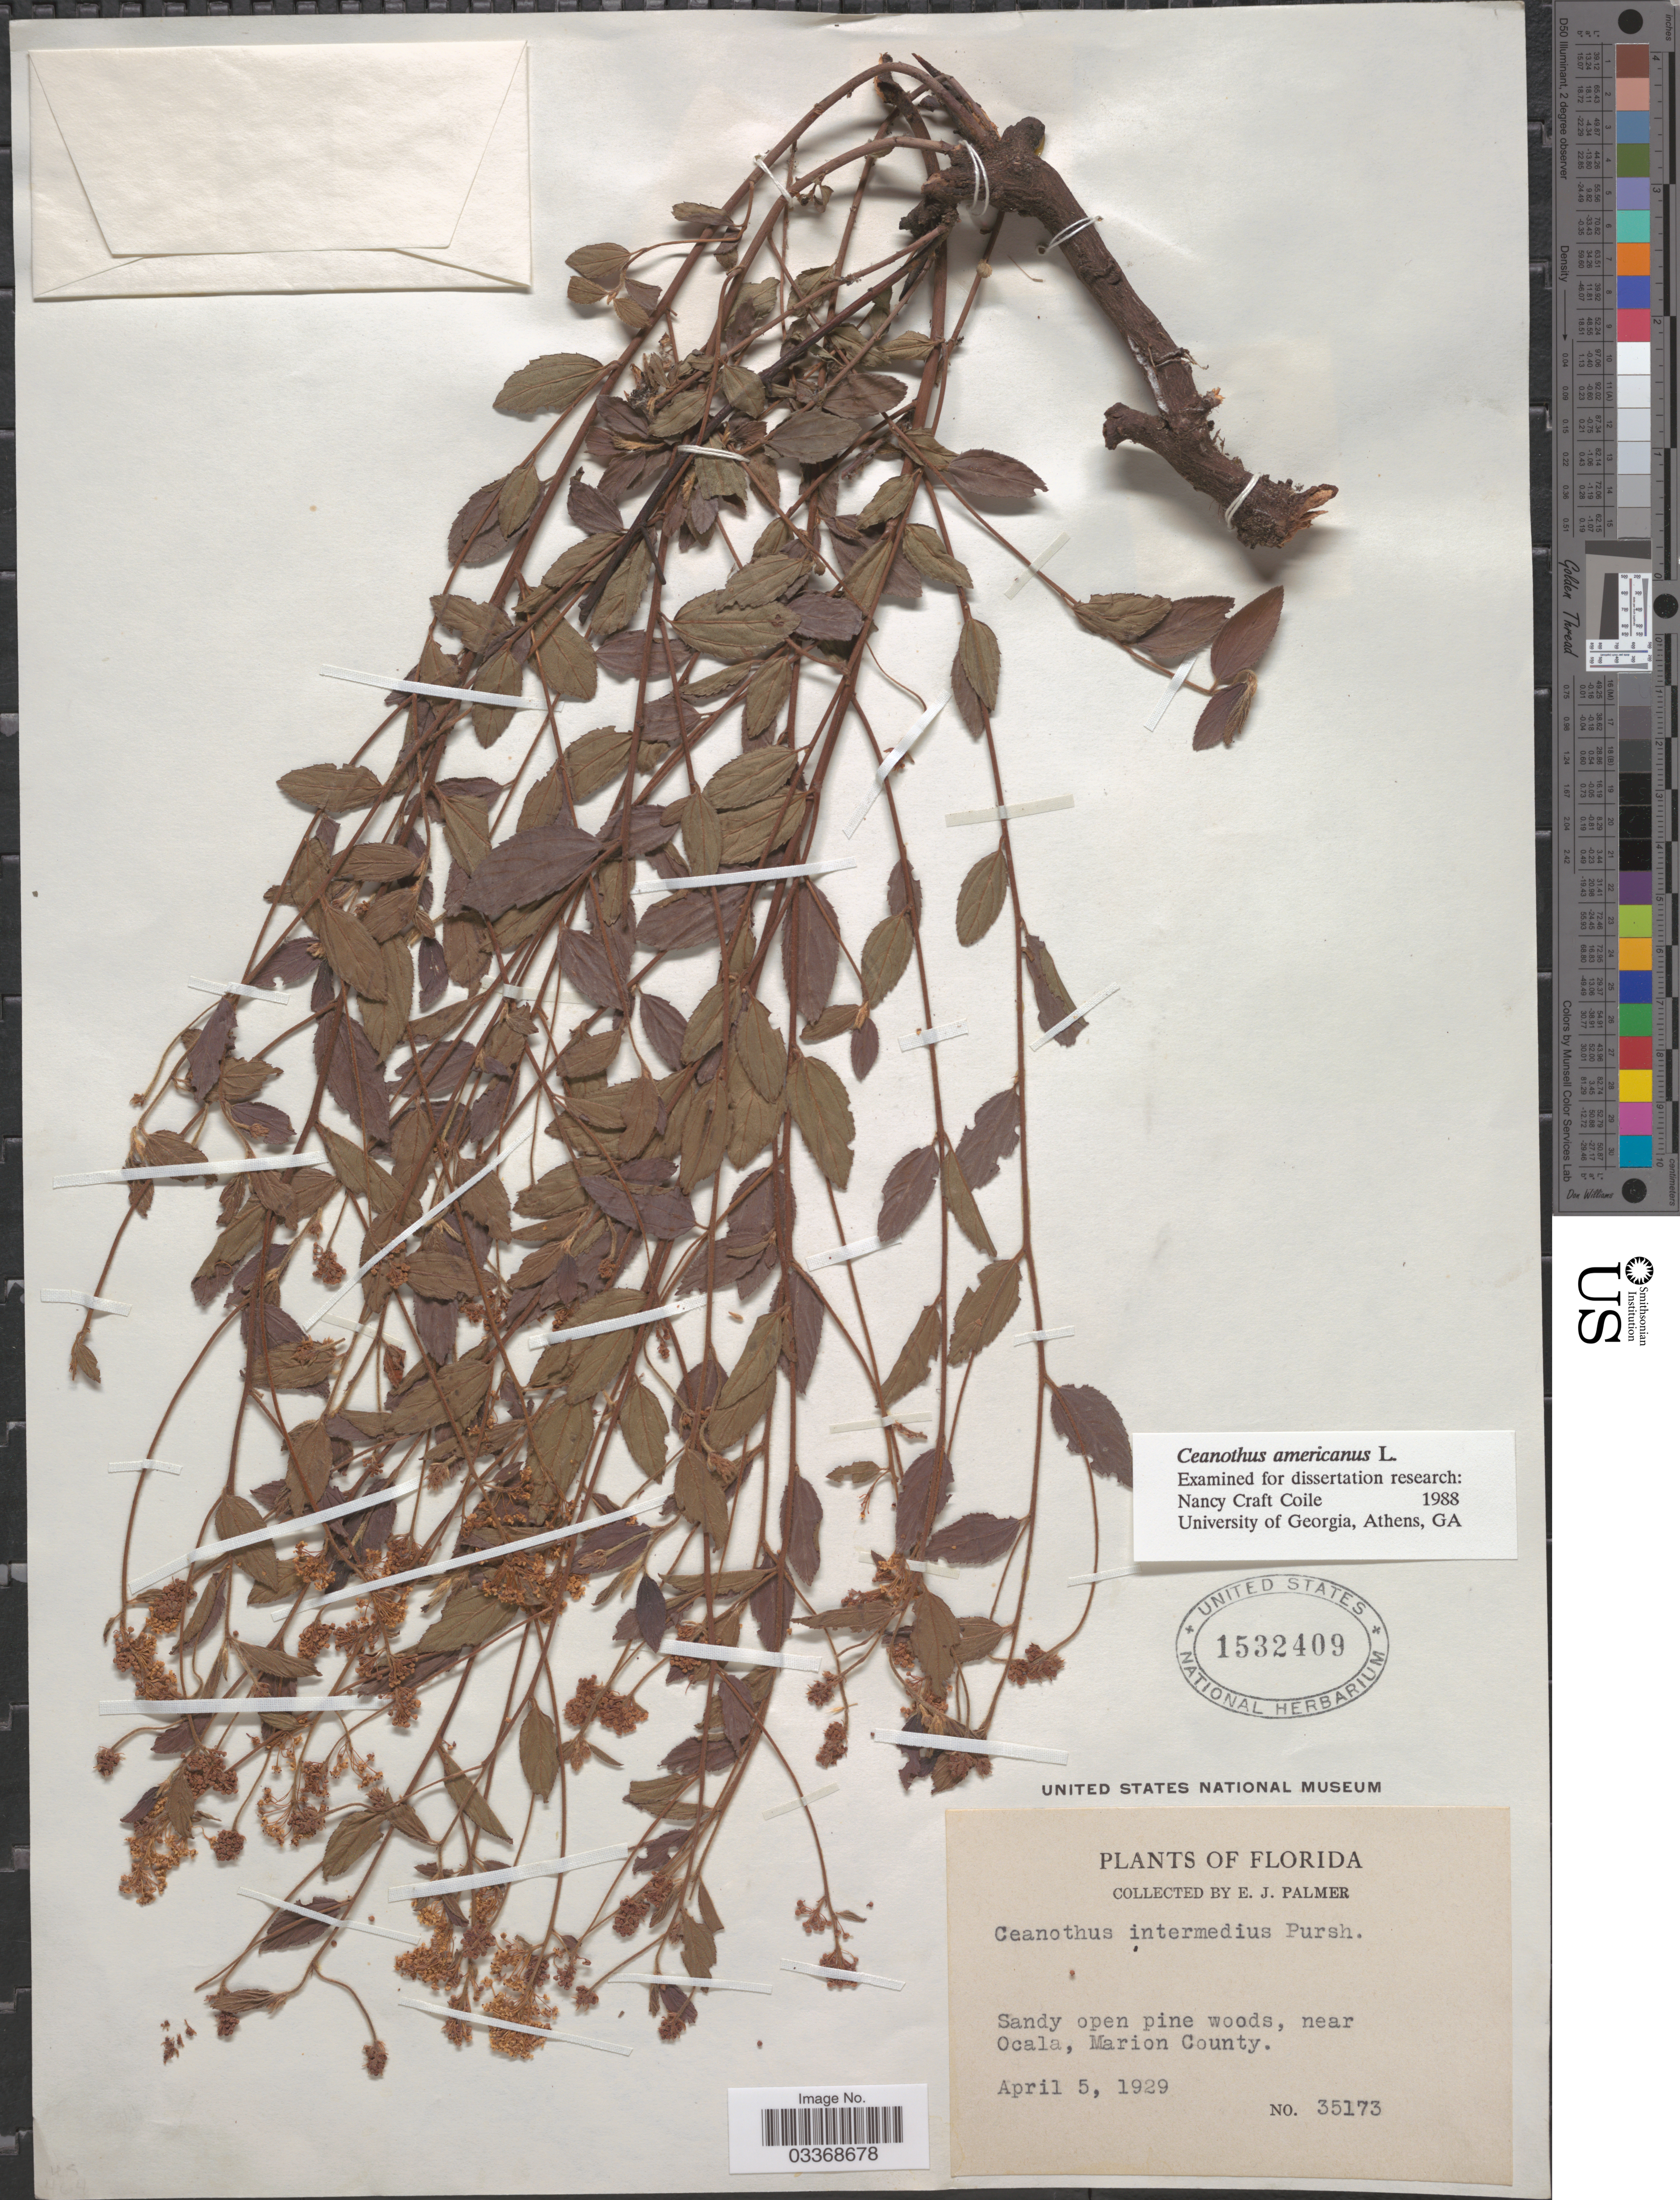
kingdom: Plantae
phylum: Tracheophyta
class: Magnoliopsida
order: Rosales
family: Rhamnaceae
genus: Ceanothus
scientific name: Ceanothus americanus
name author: L.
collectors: E. J. Palmer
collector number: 35173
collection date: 1929-04-05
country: United States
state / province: Florida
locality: Near Ocala, Marion County.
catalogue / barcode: US 1532409